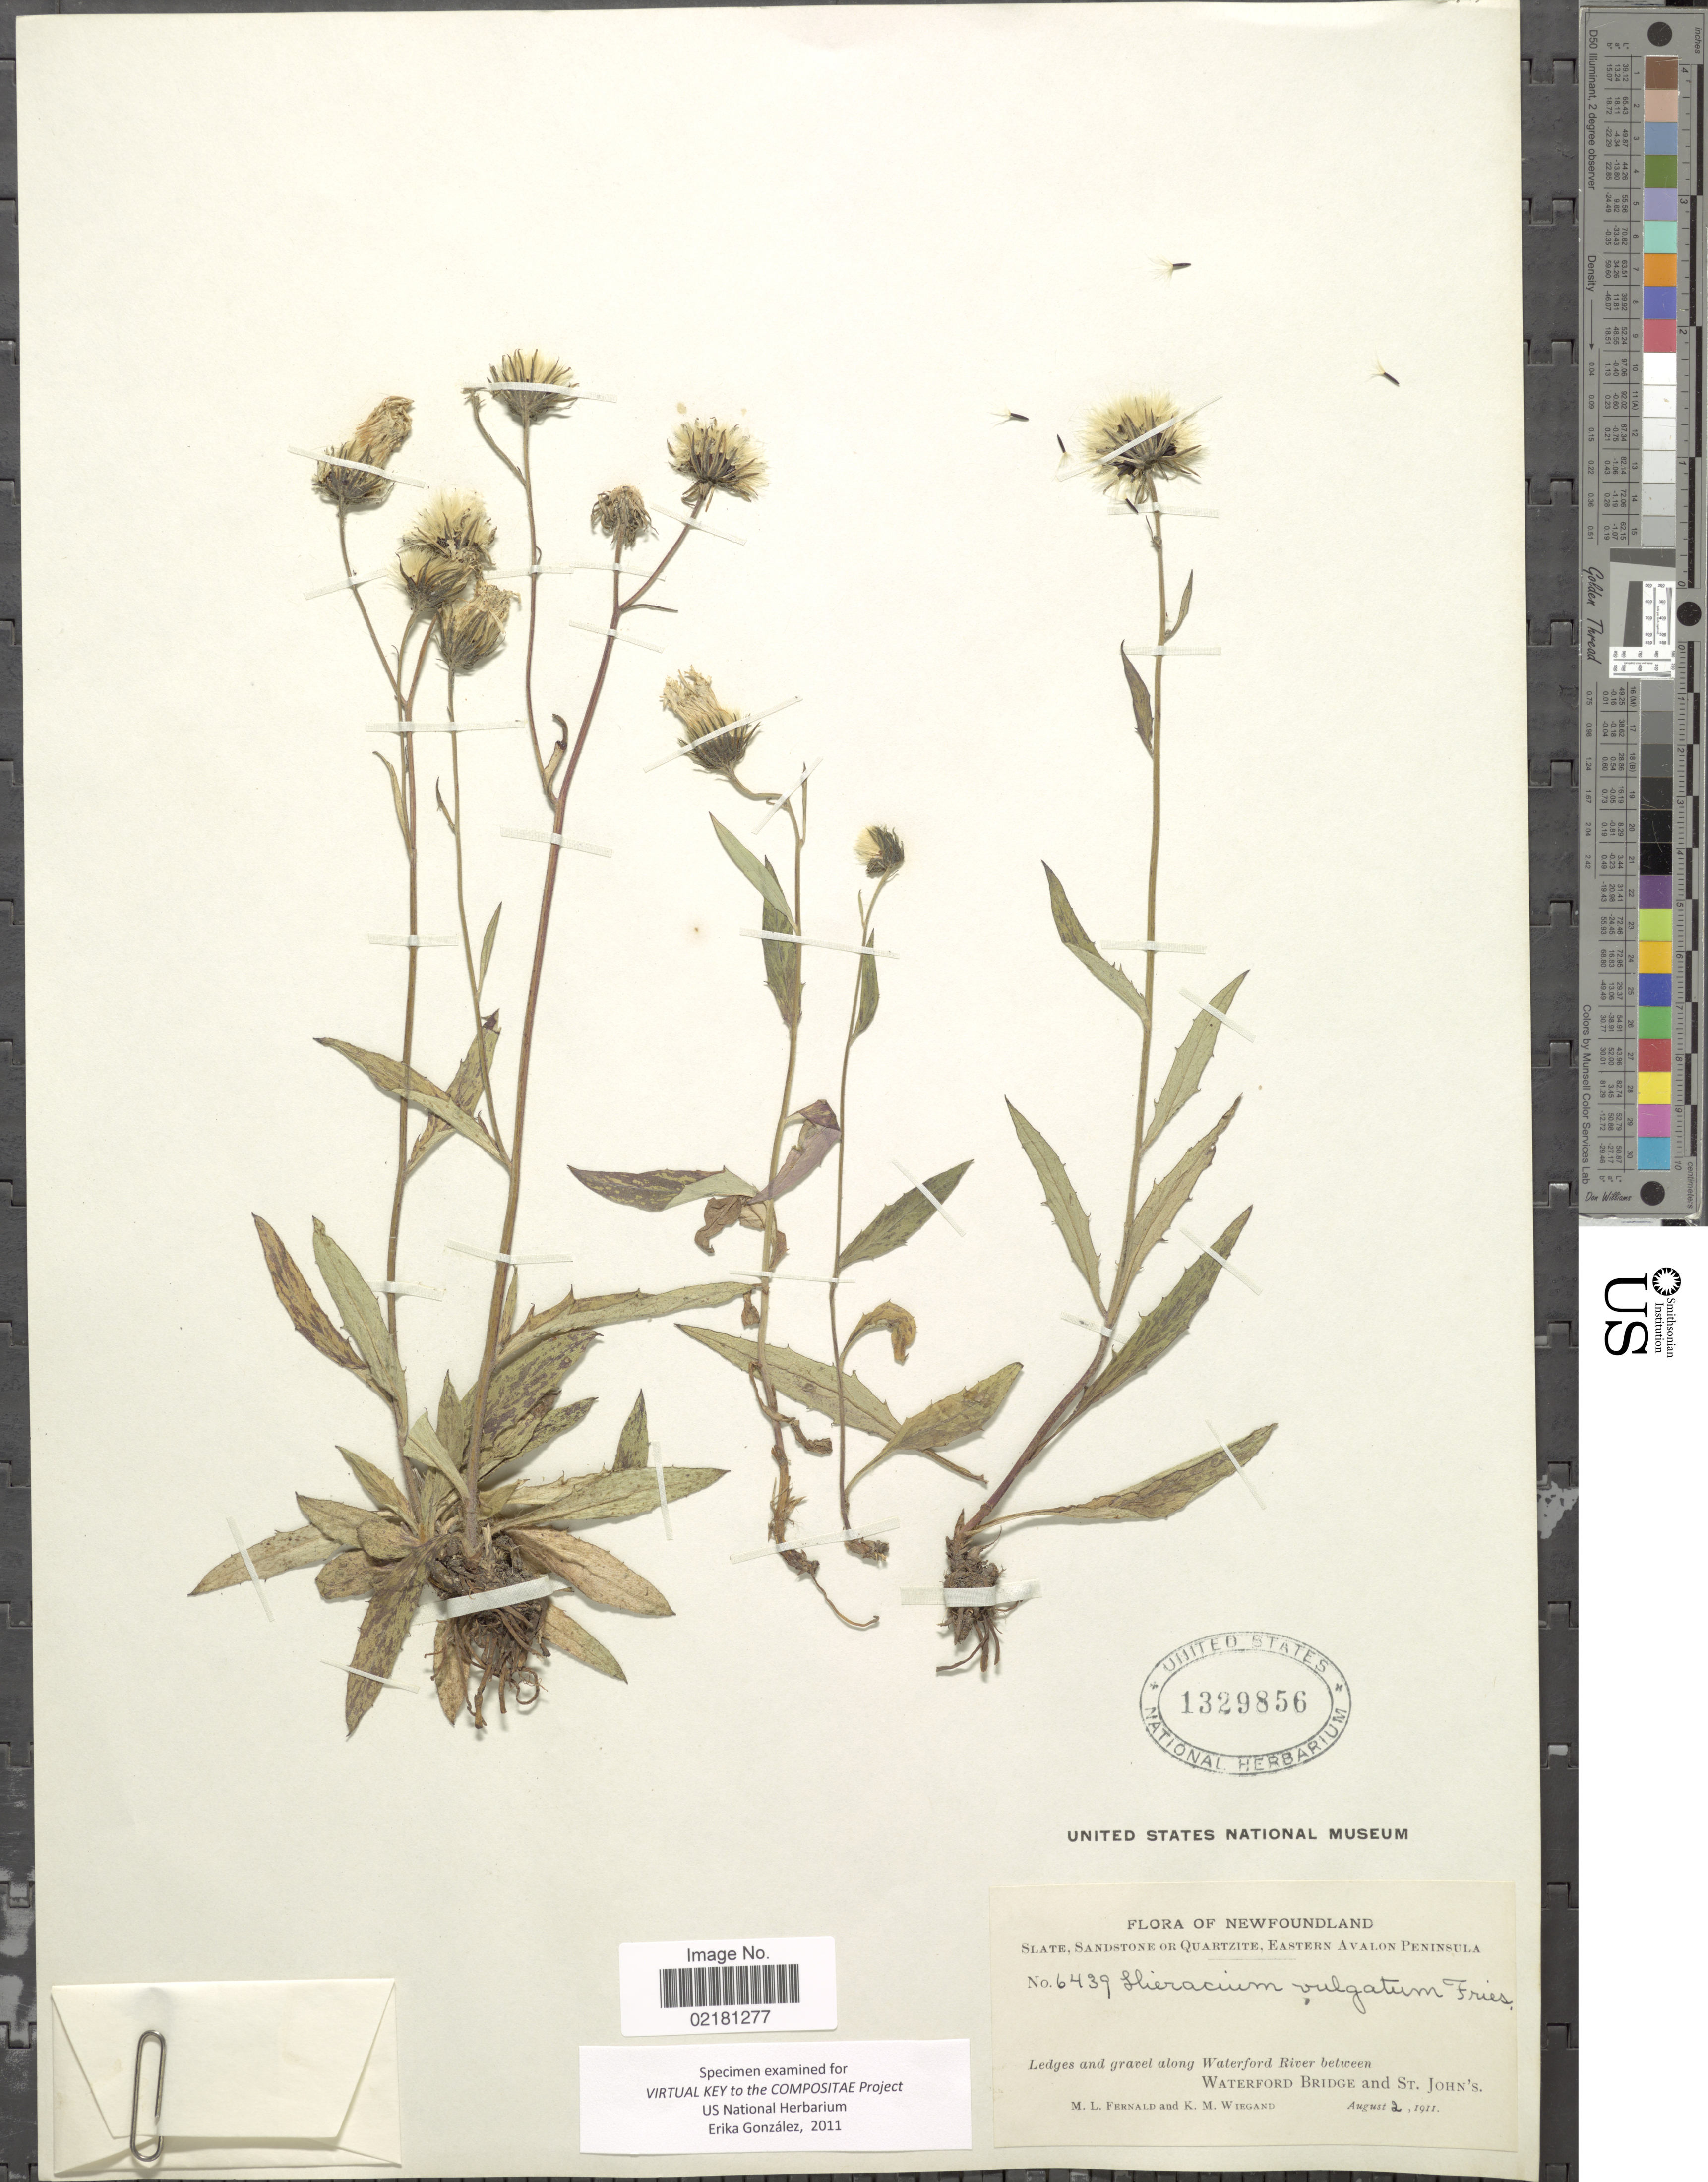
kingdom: Plantae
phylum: Tracheophyta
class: Magnoliopsida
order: Asterales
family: Asteraceae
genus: Hieracium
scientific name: Hieracium lachenalii subsp. cruenifolium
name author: (Dahlst. & Lübeck) Zahn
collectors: M. L. Fernald & K. M. Wiegand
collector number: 6439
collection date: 1911-08-02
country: Canada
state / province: Newfoundland and Labrador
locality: Slate, Sandstone or Quartzite, Eastern Avalon Peninsula, ledges and gravel along Waterford River between Waterford Bridge and St. John's.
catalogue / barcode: US 1329856